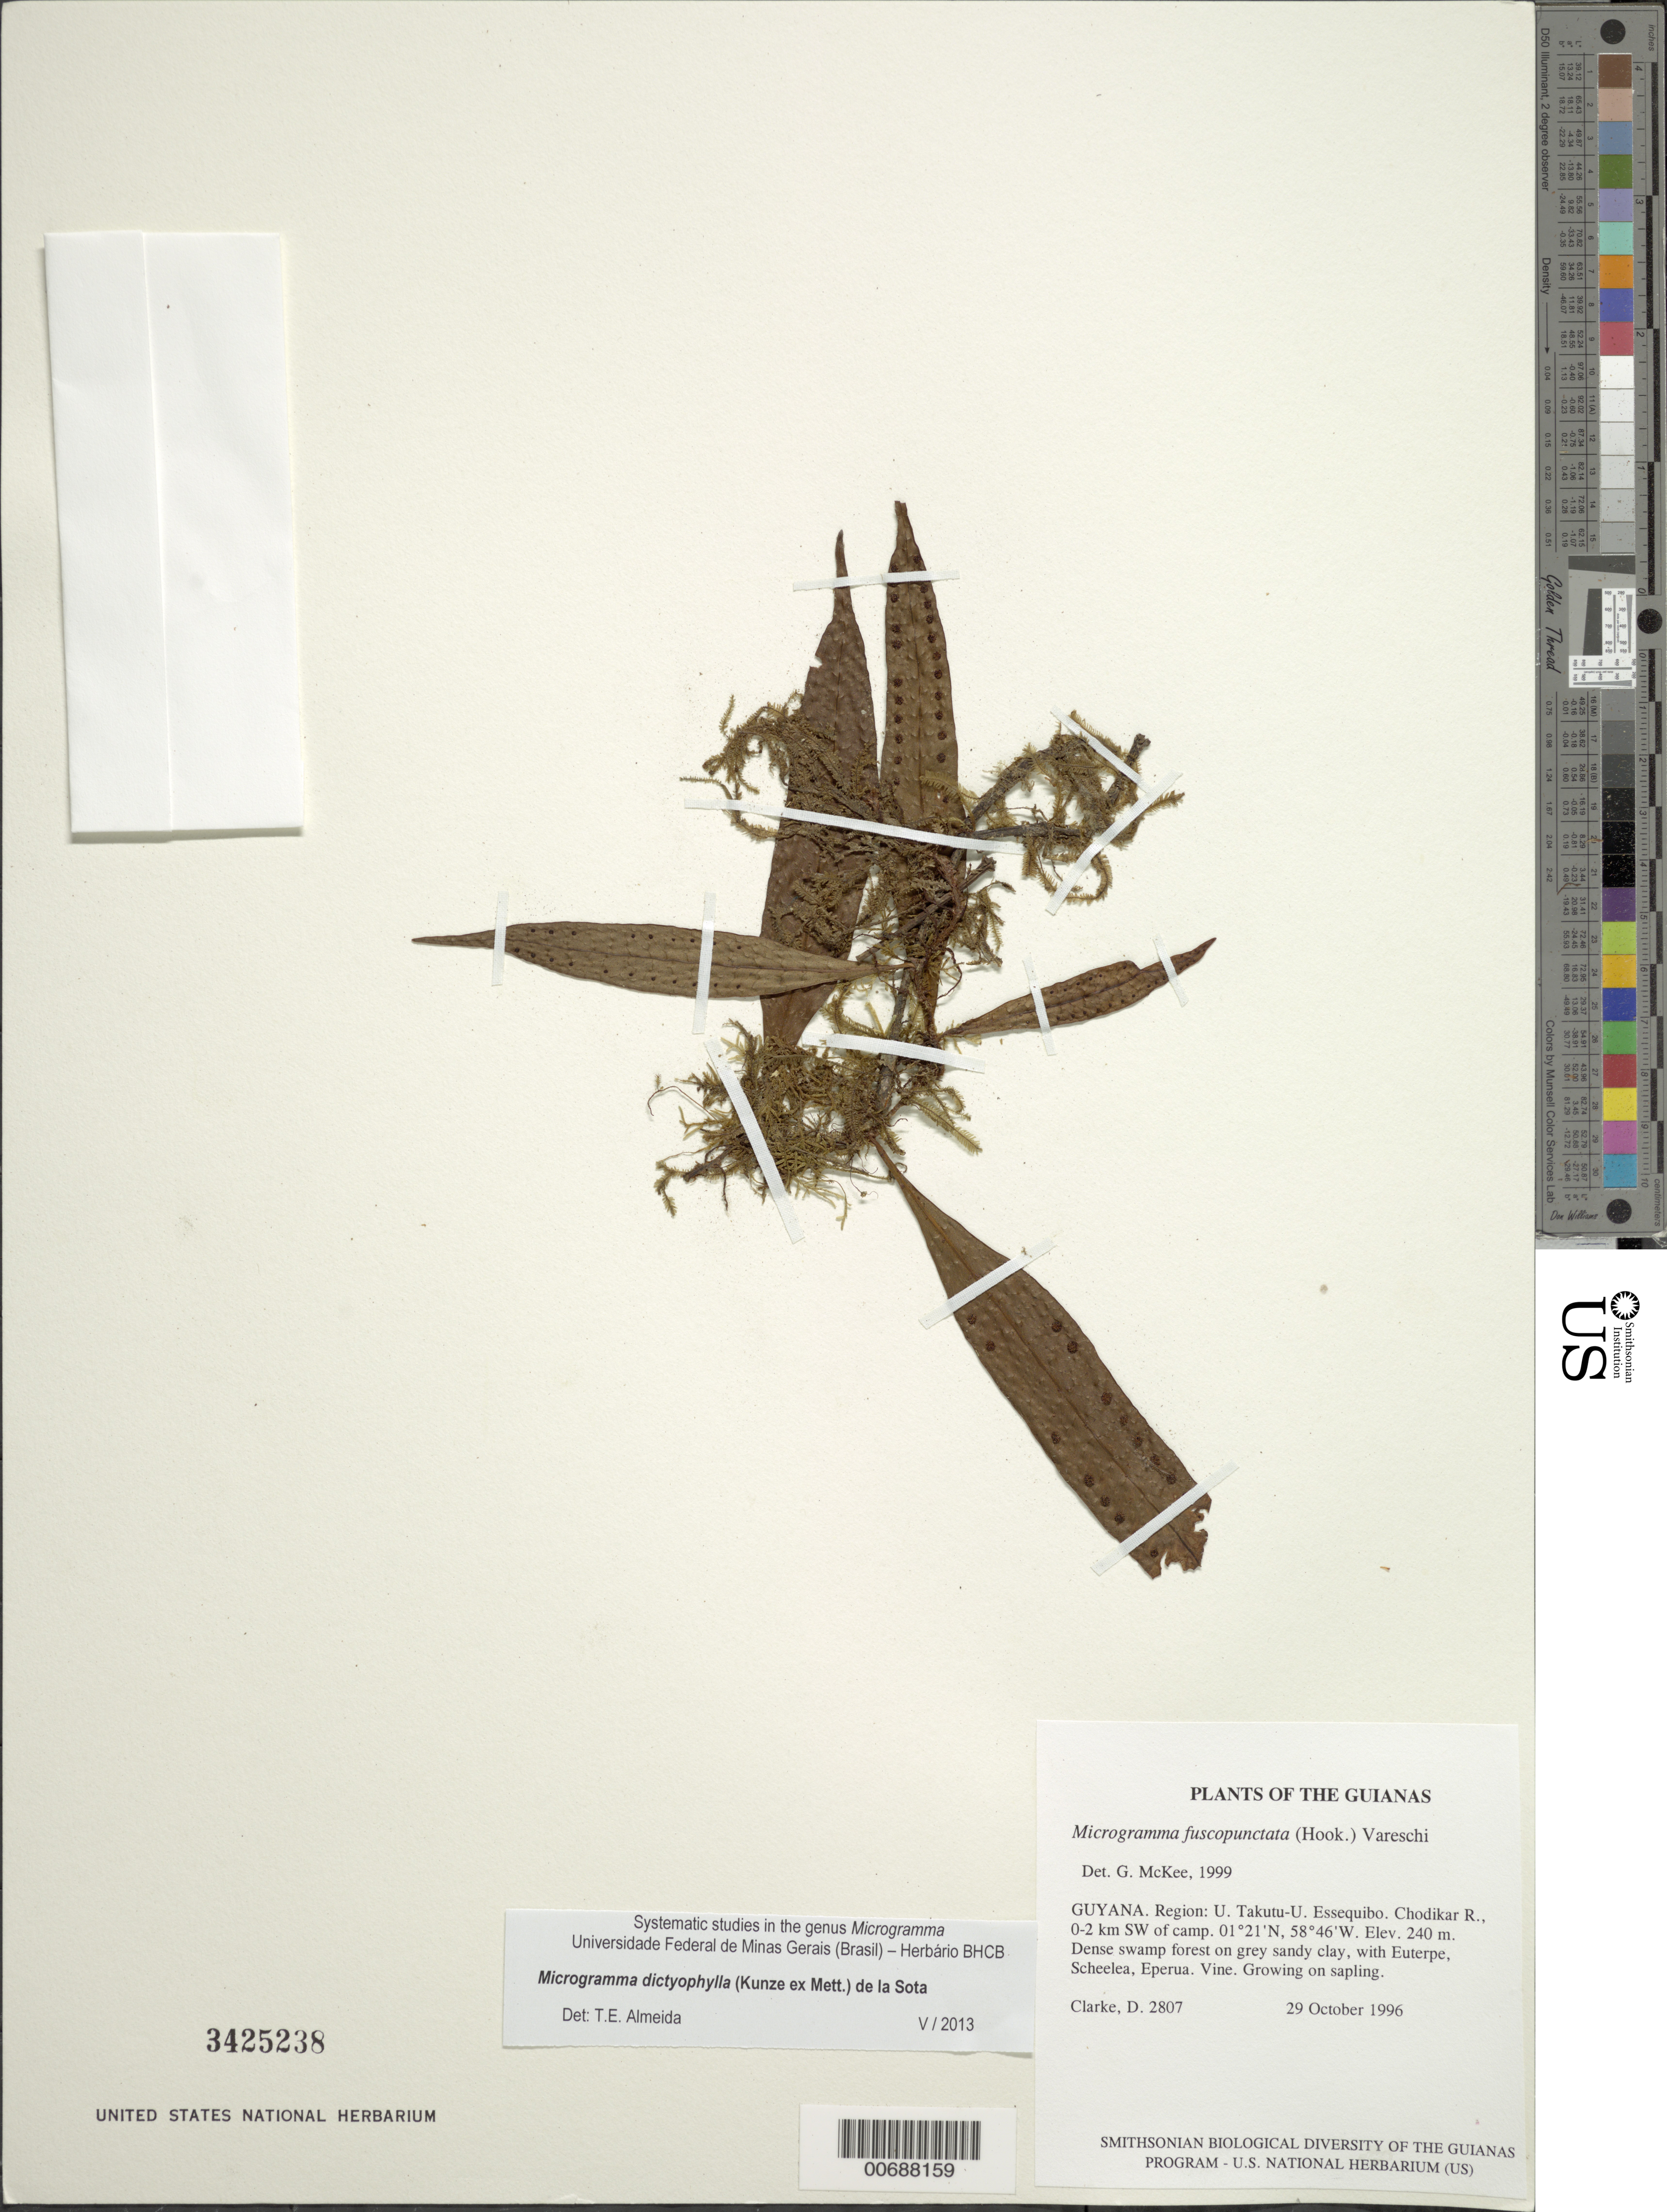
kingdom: Plantae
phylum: Tracheophyta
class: Polypodiopsida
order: Polypodiales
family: Polypodiaceae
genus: Microgramma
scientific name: Microgramma dictyophylla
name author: (Kunze ex Mett.) de la Sota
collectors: H. D. Clarke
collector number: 2807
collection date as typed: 29 October 1996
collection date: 1996-10-29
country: Guyana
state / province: U. Takutu-U. Essequibo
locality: Chodikar R., 0-2 km SW of camp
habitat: Dense swamp forest on grey sandy clay, with Euterpe, Scheelea, Eperua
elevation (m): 240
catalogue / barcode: US 3425238